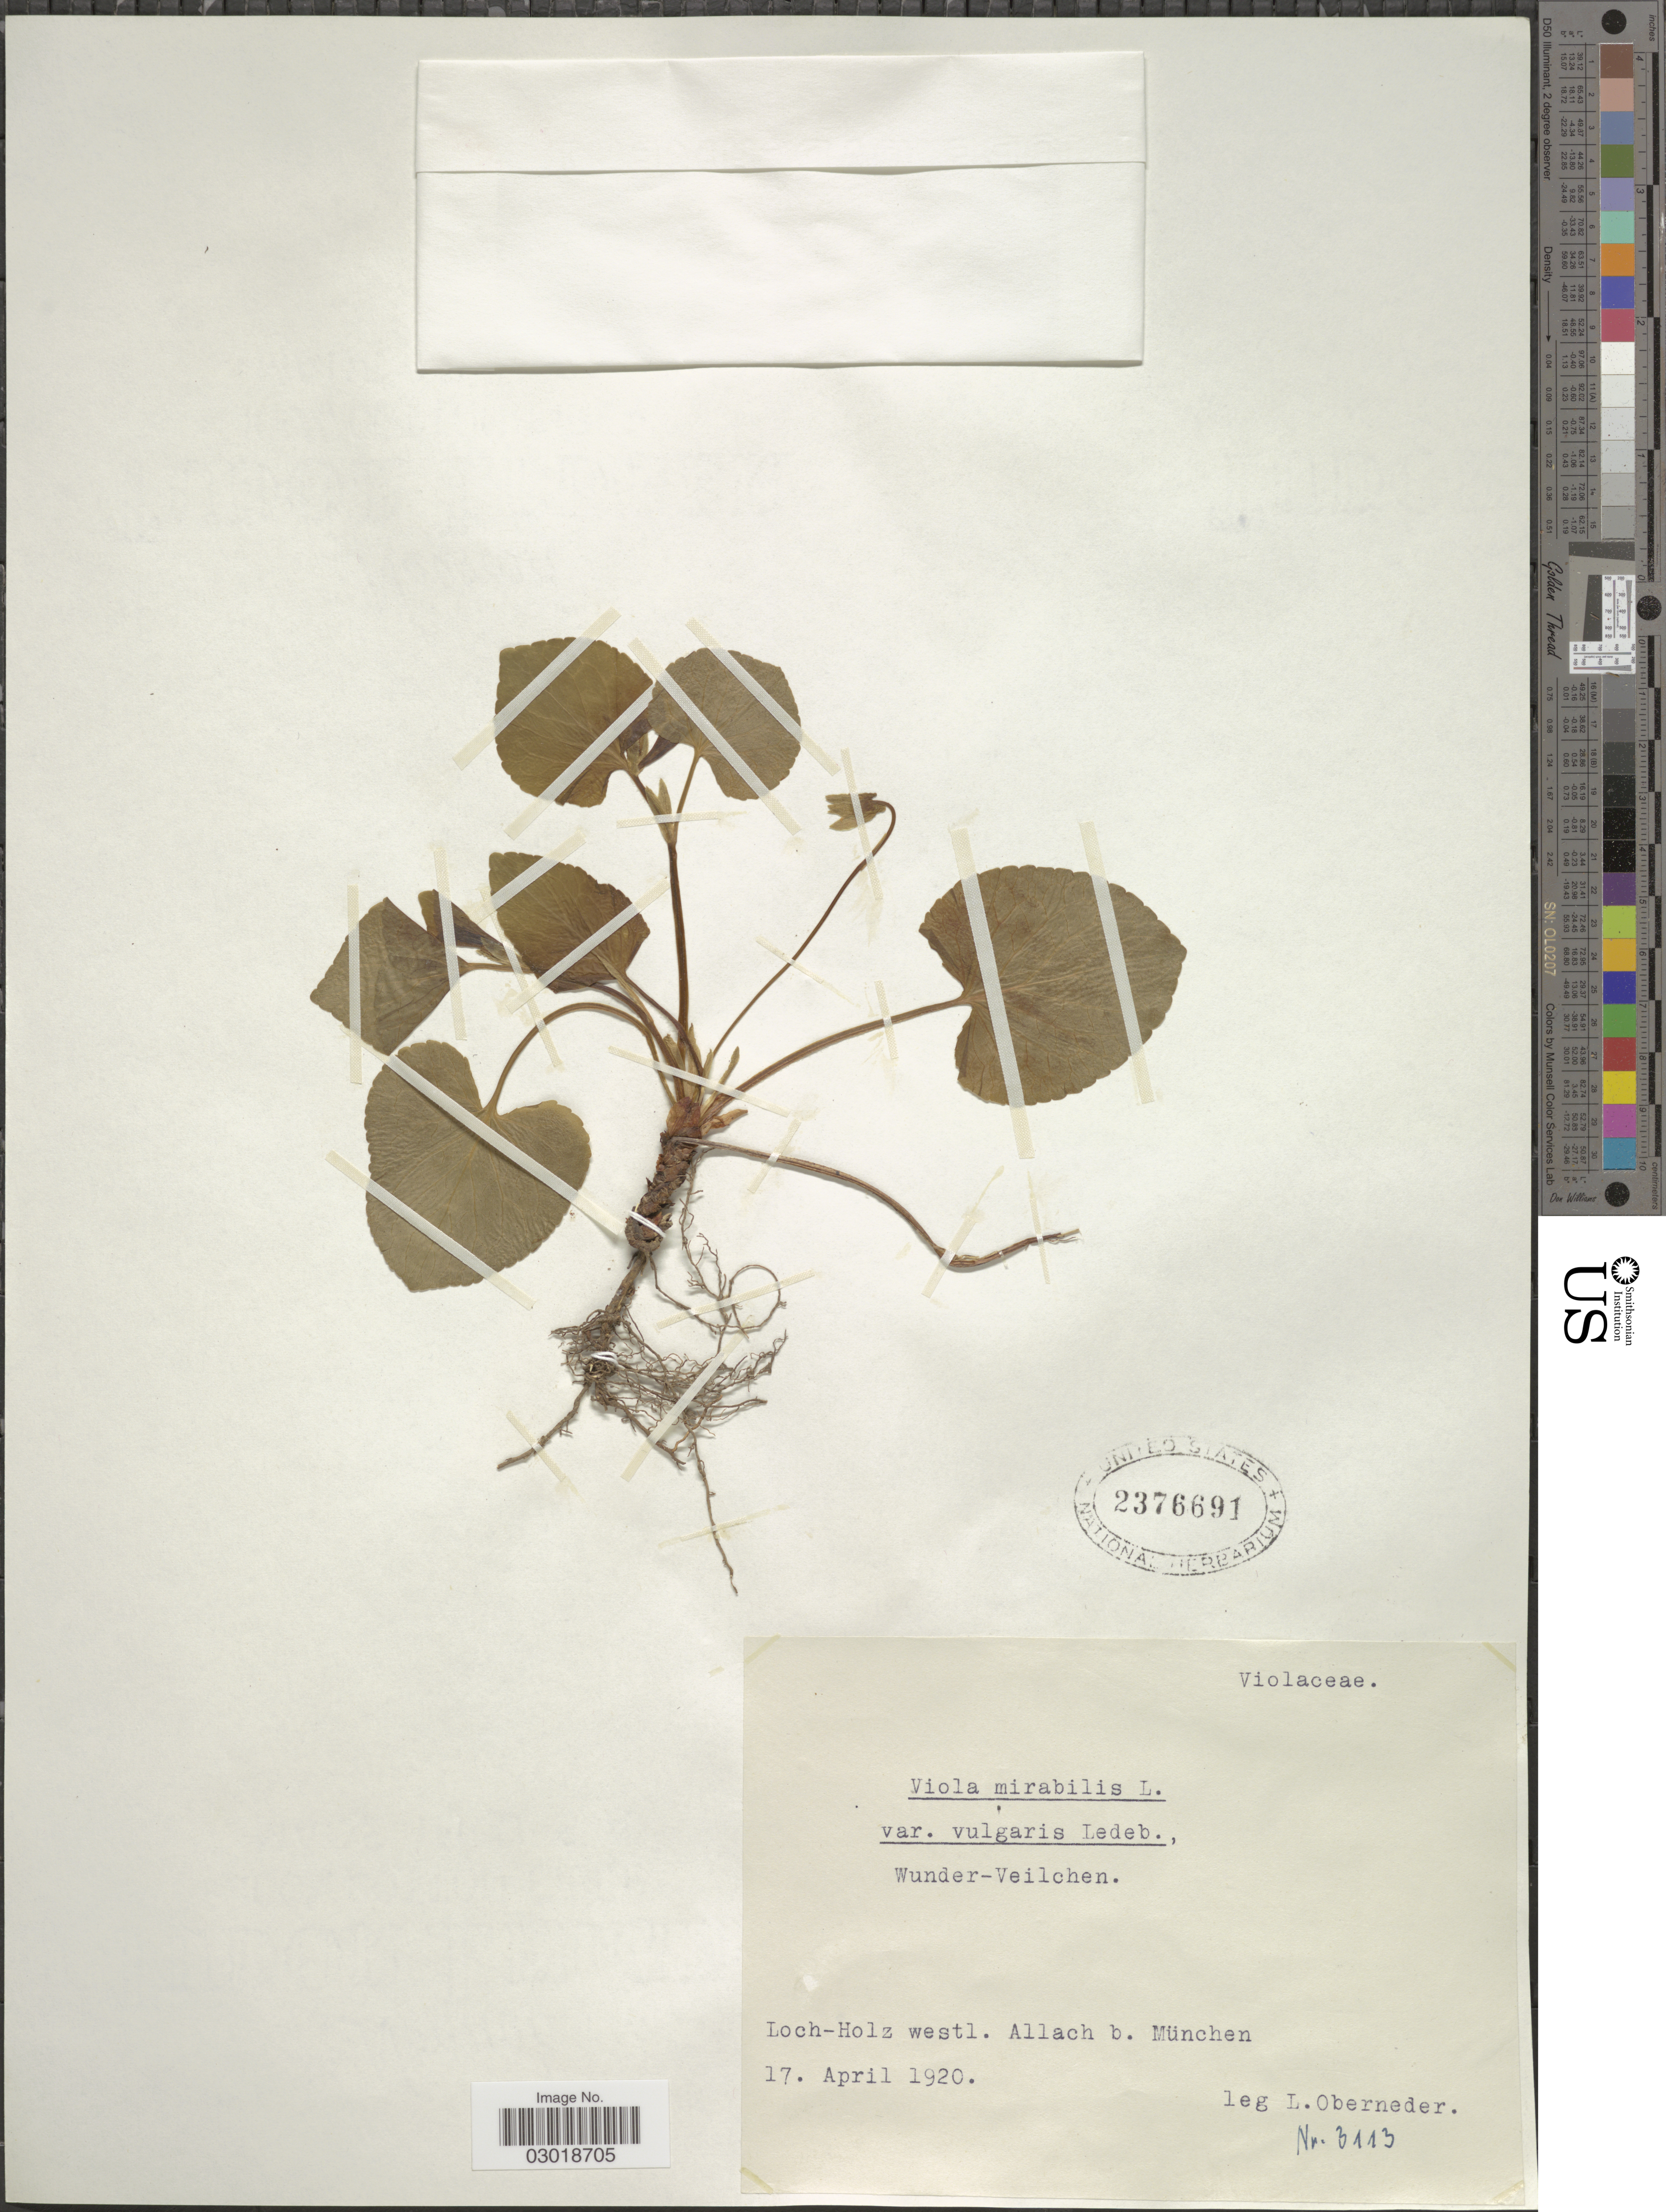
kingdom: Plantae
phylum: Tracheophyta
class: Magnoliopsida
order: Malpighiales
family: Violaceae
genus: Viola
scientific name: Viola mirabilis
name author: L.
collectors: L. Oberneder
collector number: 3113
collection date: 1920-04-17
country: Germany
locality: Loch-Holz westl. Allach b. München.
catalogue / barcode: US 2376691